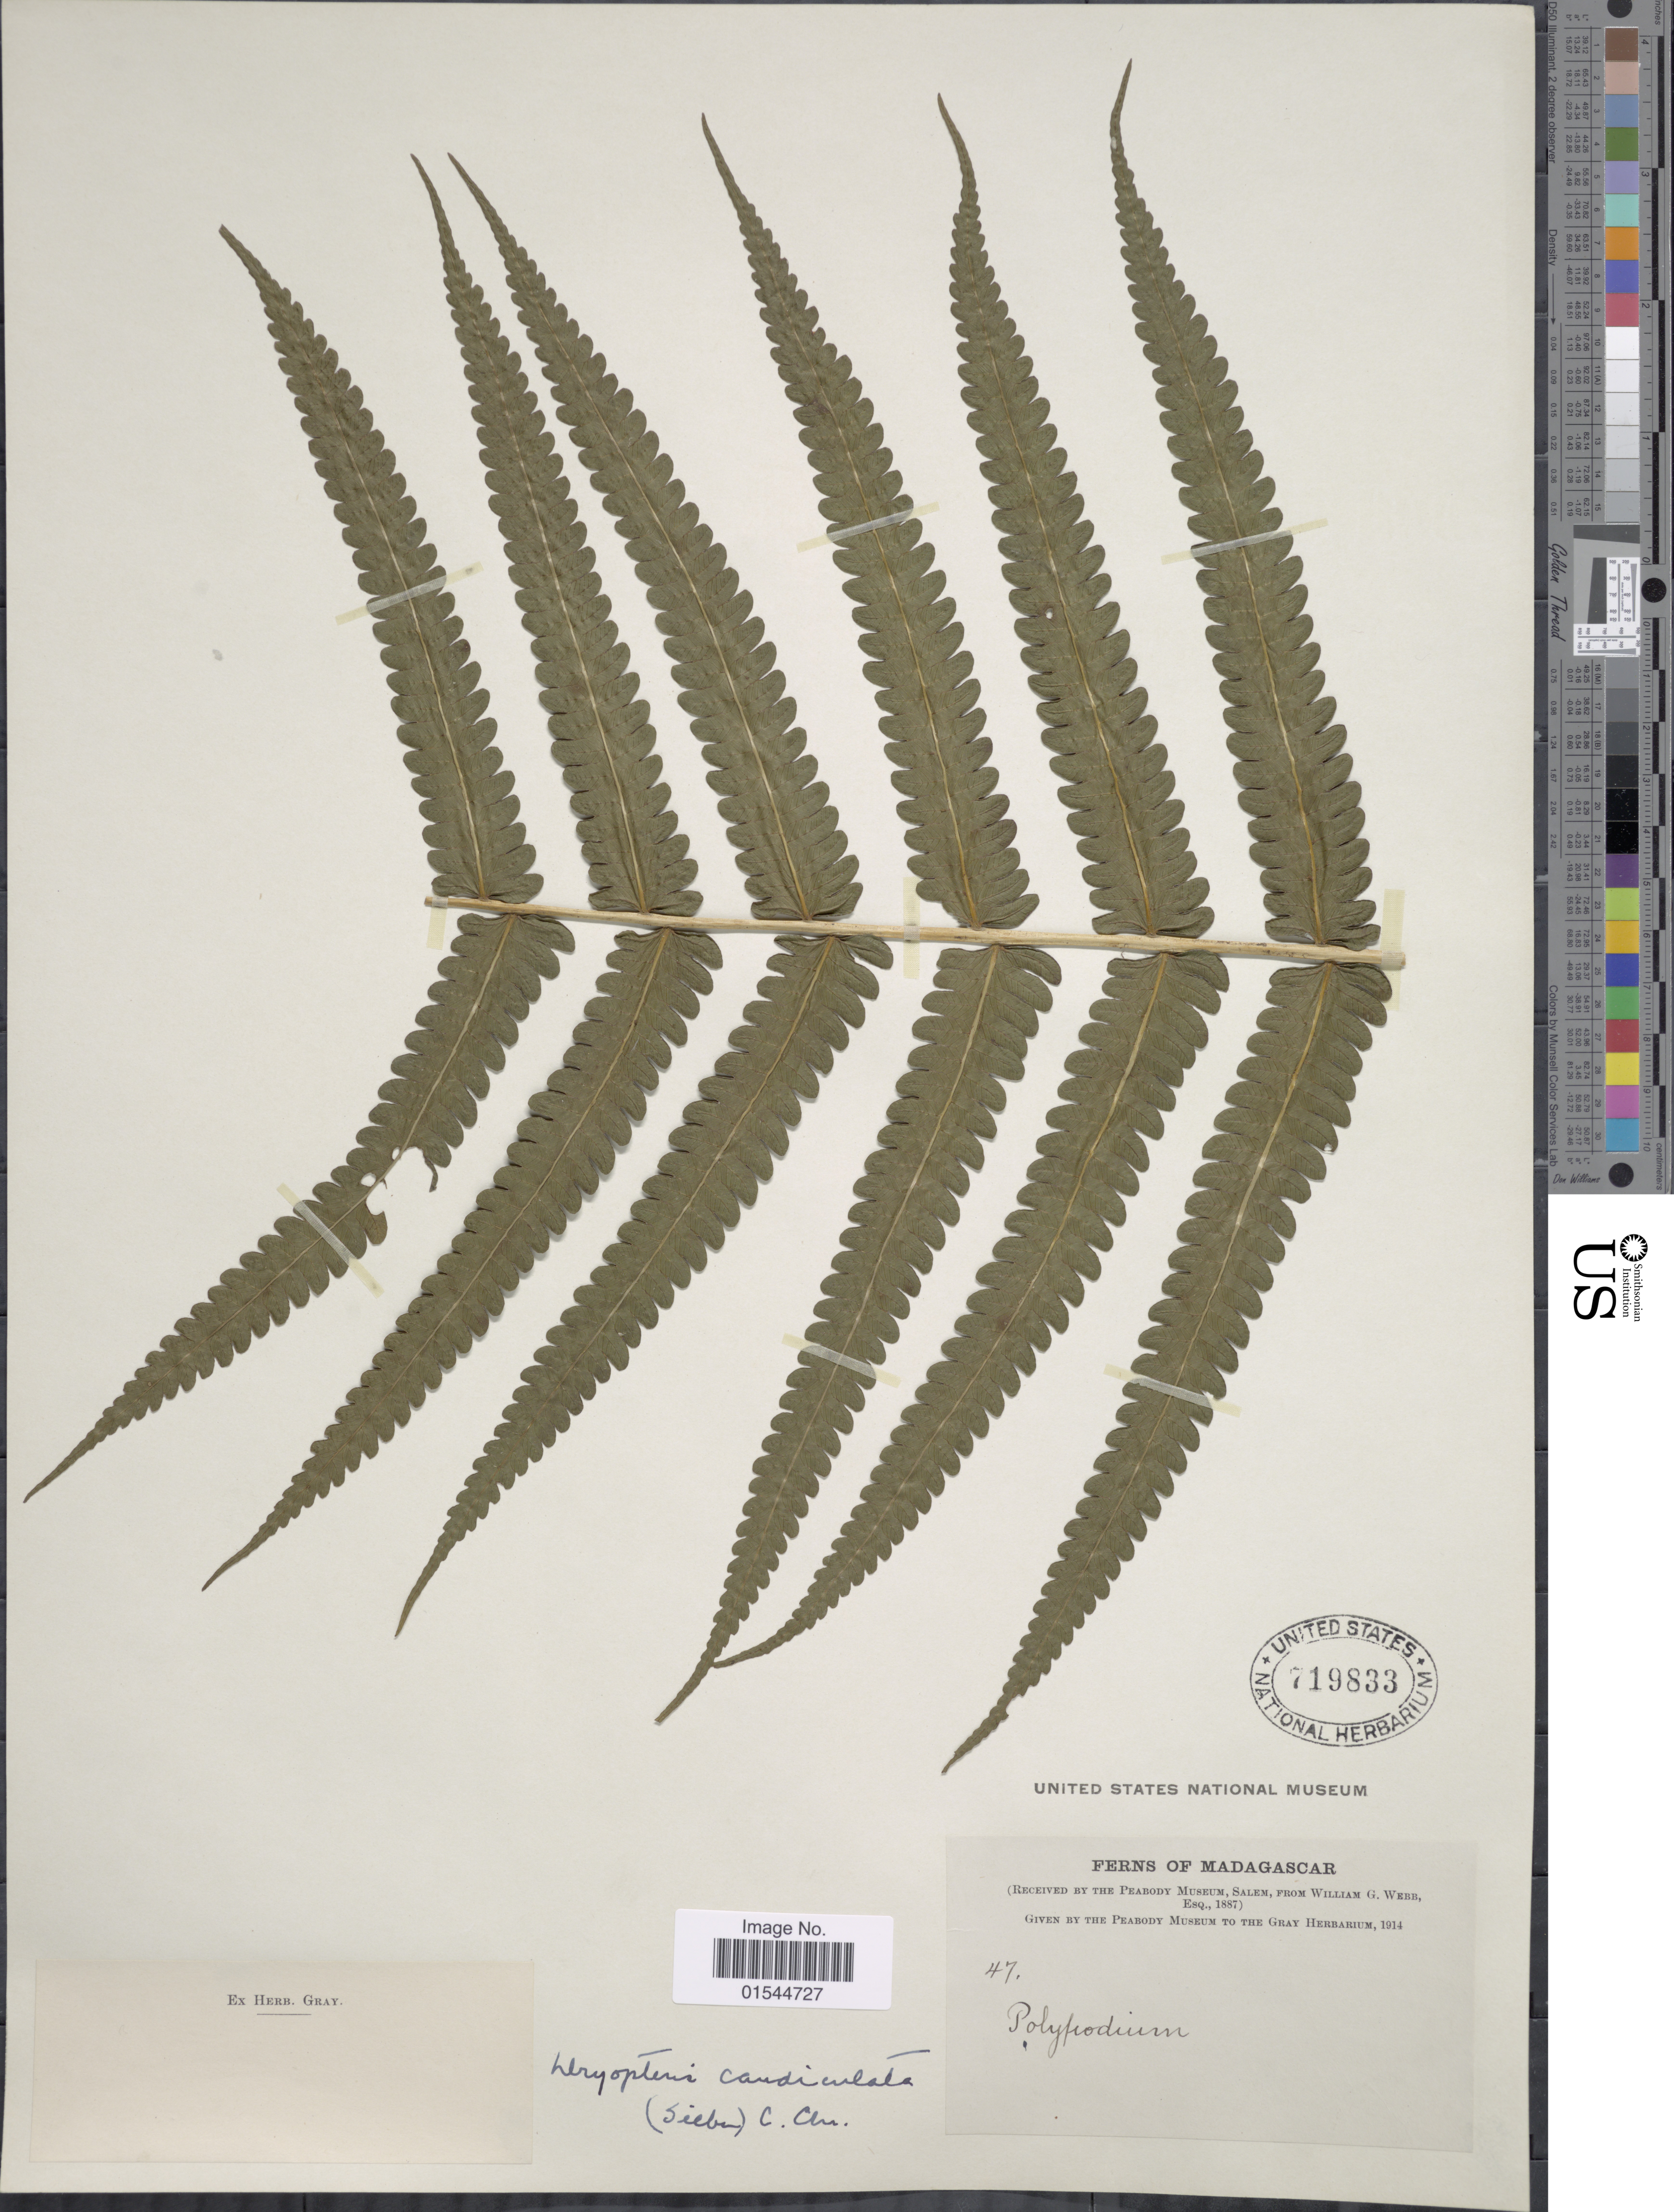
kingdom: Plantae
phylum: Tracheophyta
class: Polypodiopsida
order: Polypodiales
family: Thelypteridaceae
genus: Pneumatopteris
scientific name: Pneumatopteris prismatica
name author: (Desv.) Holttum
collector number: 47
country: Madagascar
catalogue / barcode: US 719833